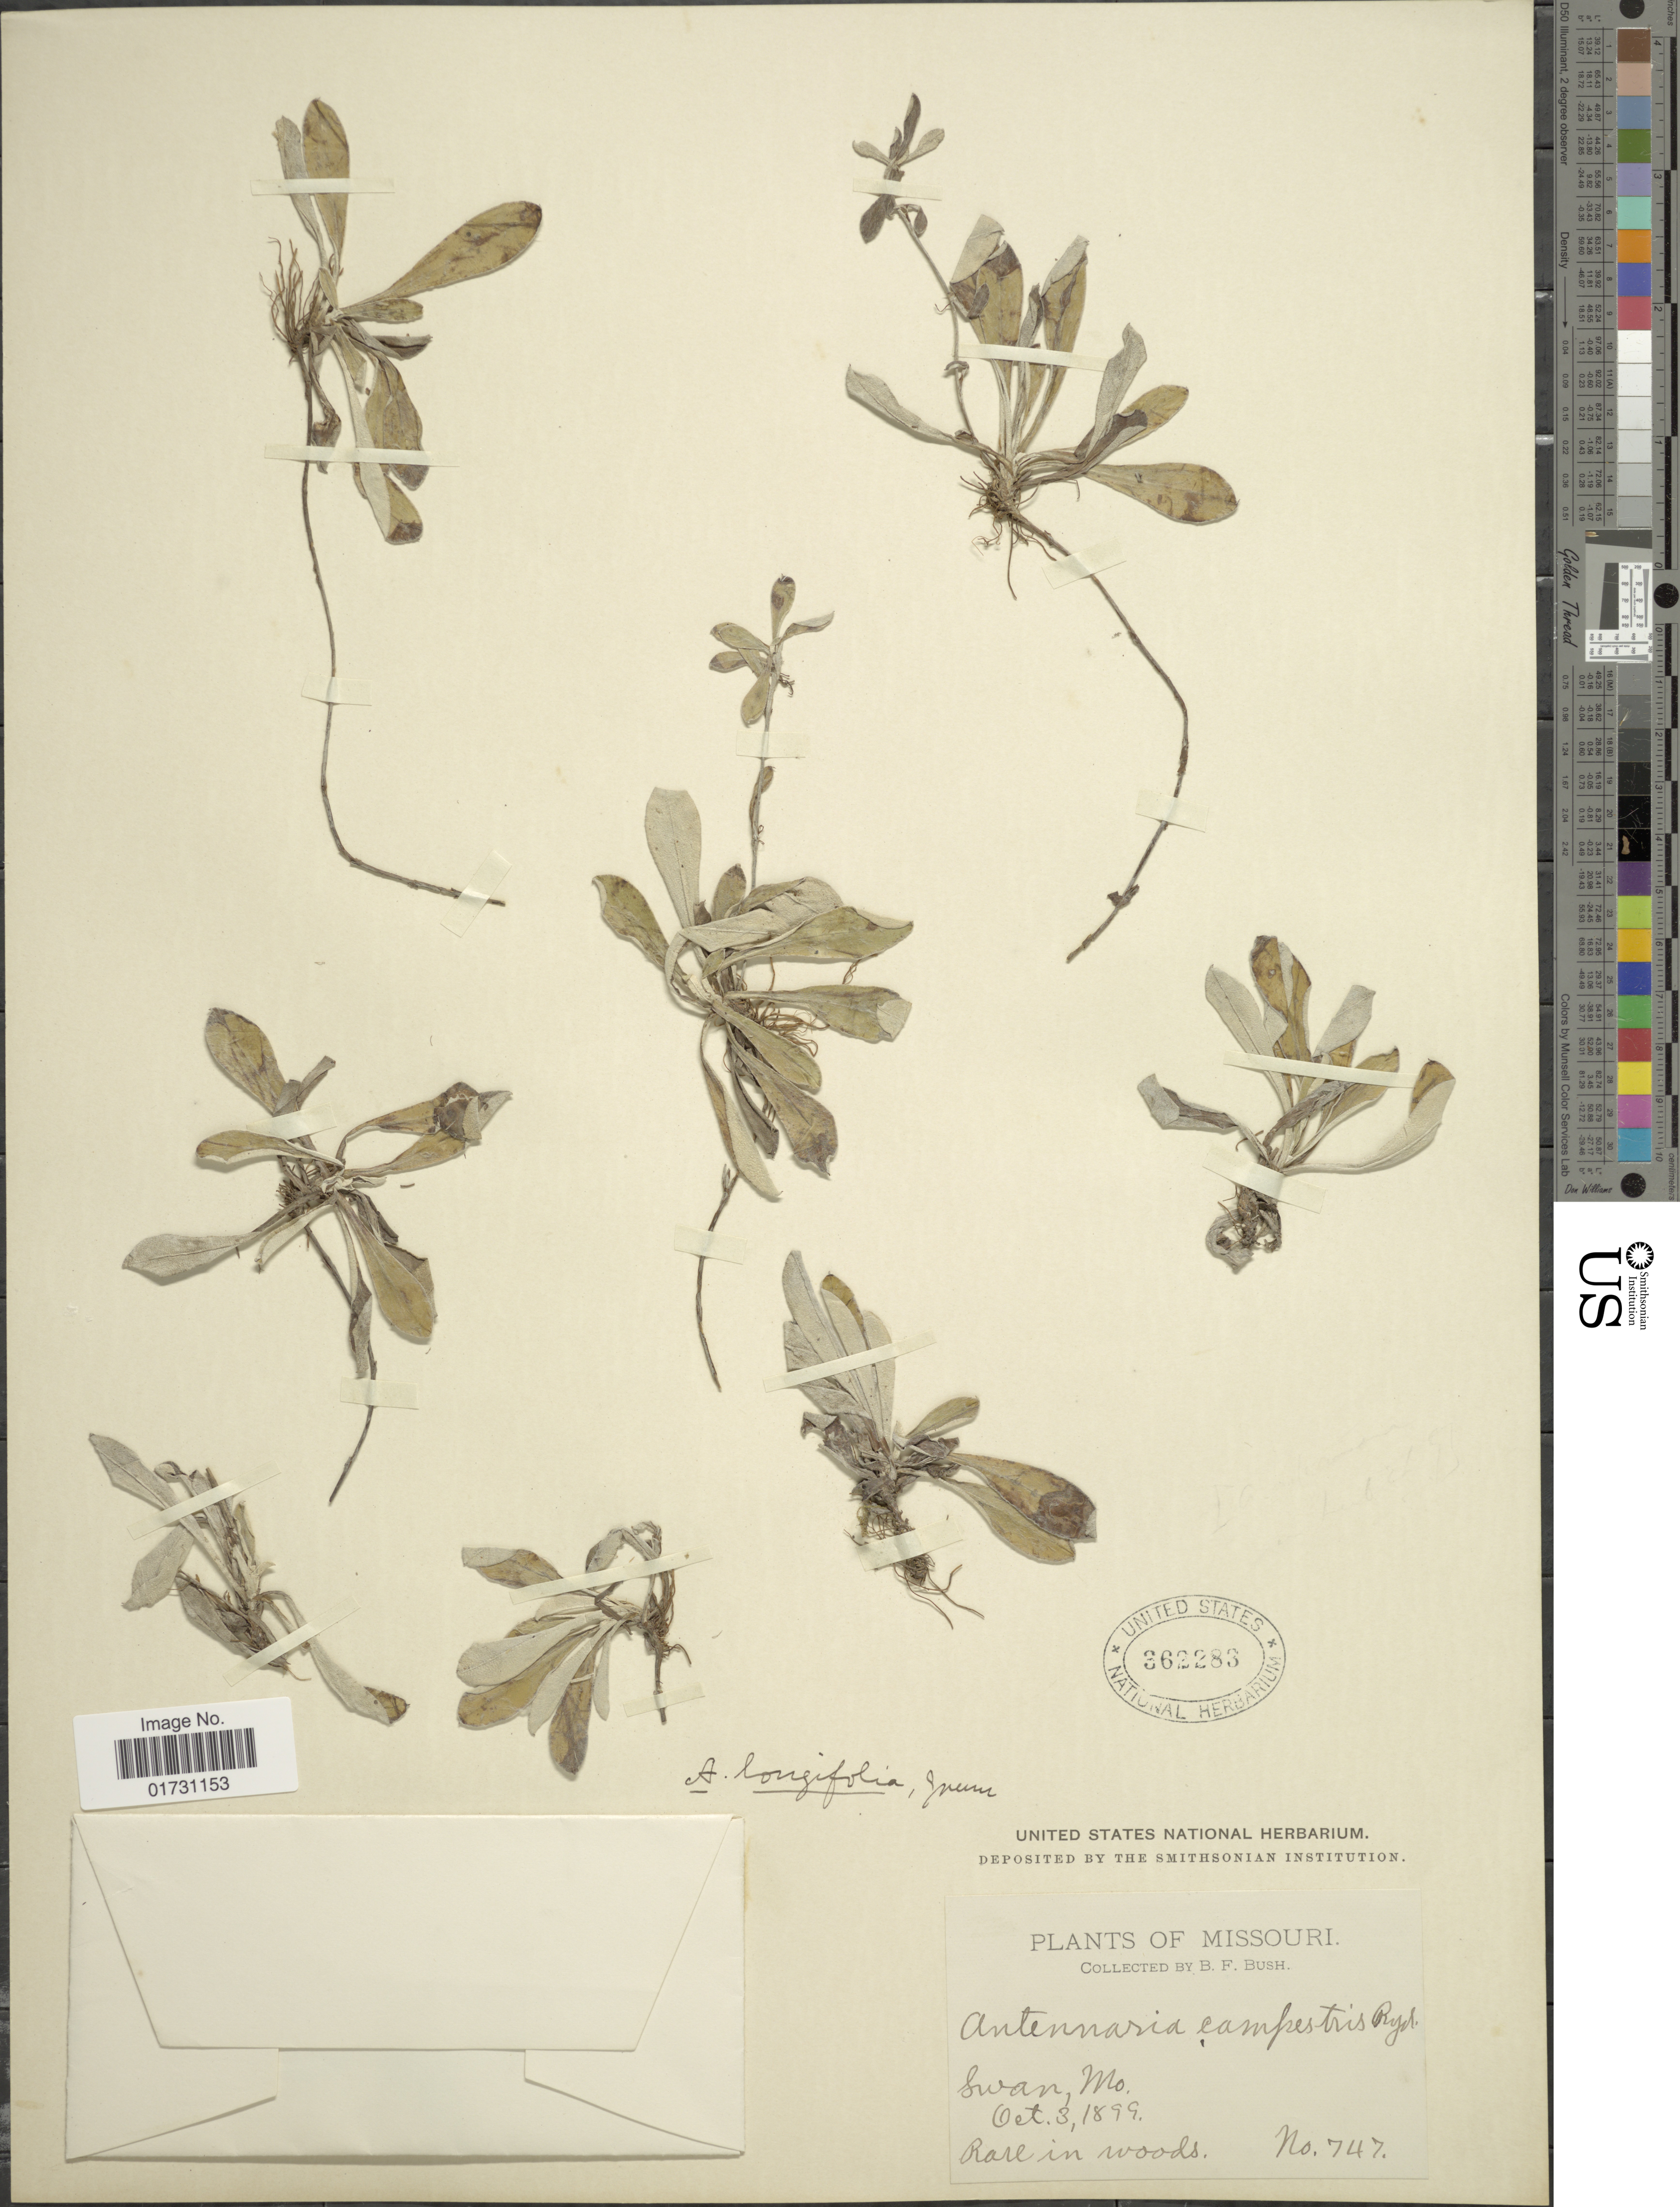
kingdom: Plantae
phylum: Tracheophyta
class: Magnoliopsida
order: Asterales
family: Asteraceae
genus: Antennaria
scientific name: Antennaria longifolia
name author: Greene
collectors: B. F. Bush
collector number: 747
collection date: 1899-10-03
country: United States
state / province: Missouri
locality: Swan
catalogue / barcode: US 362283